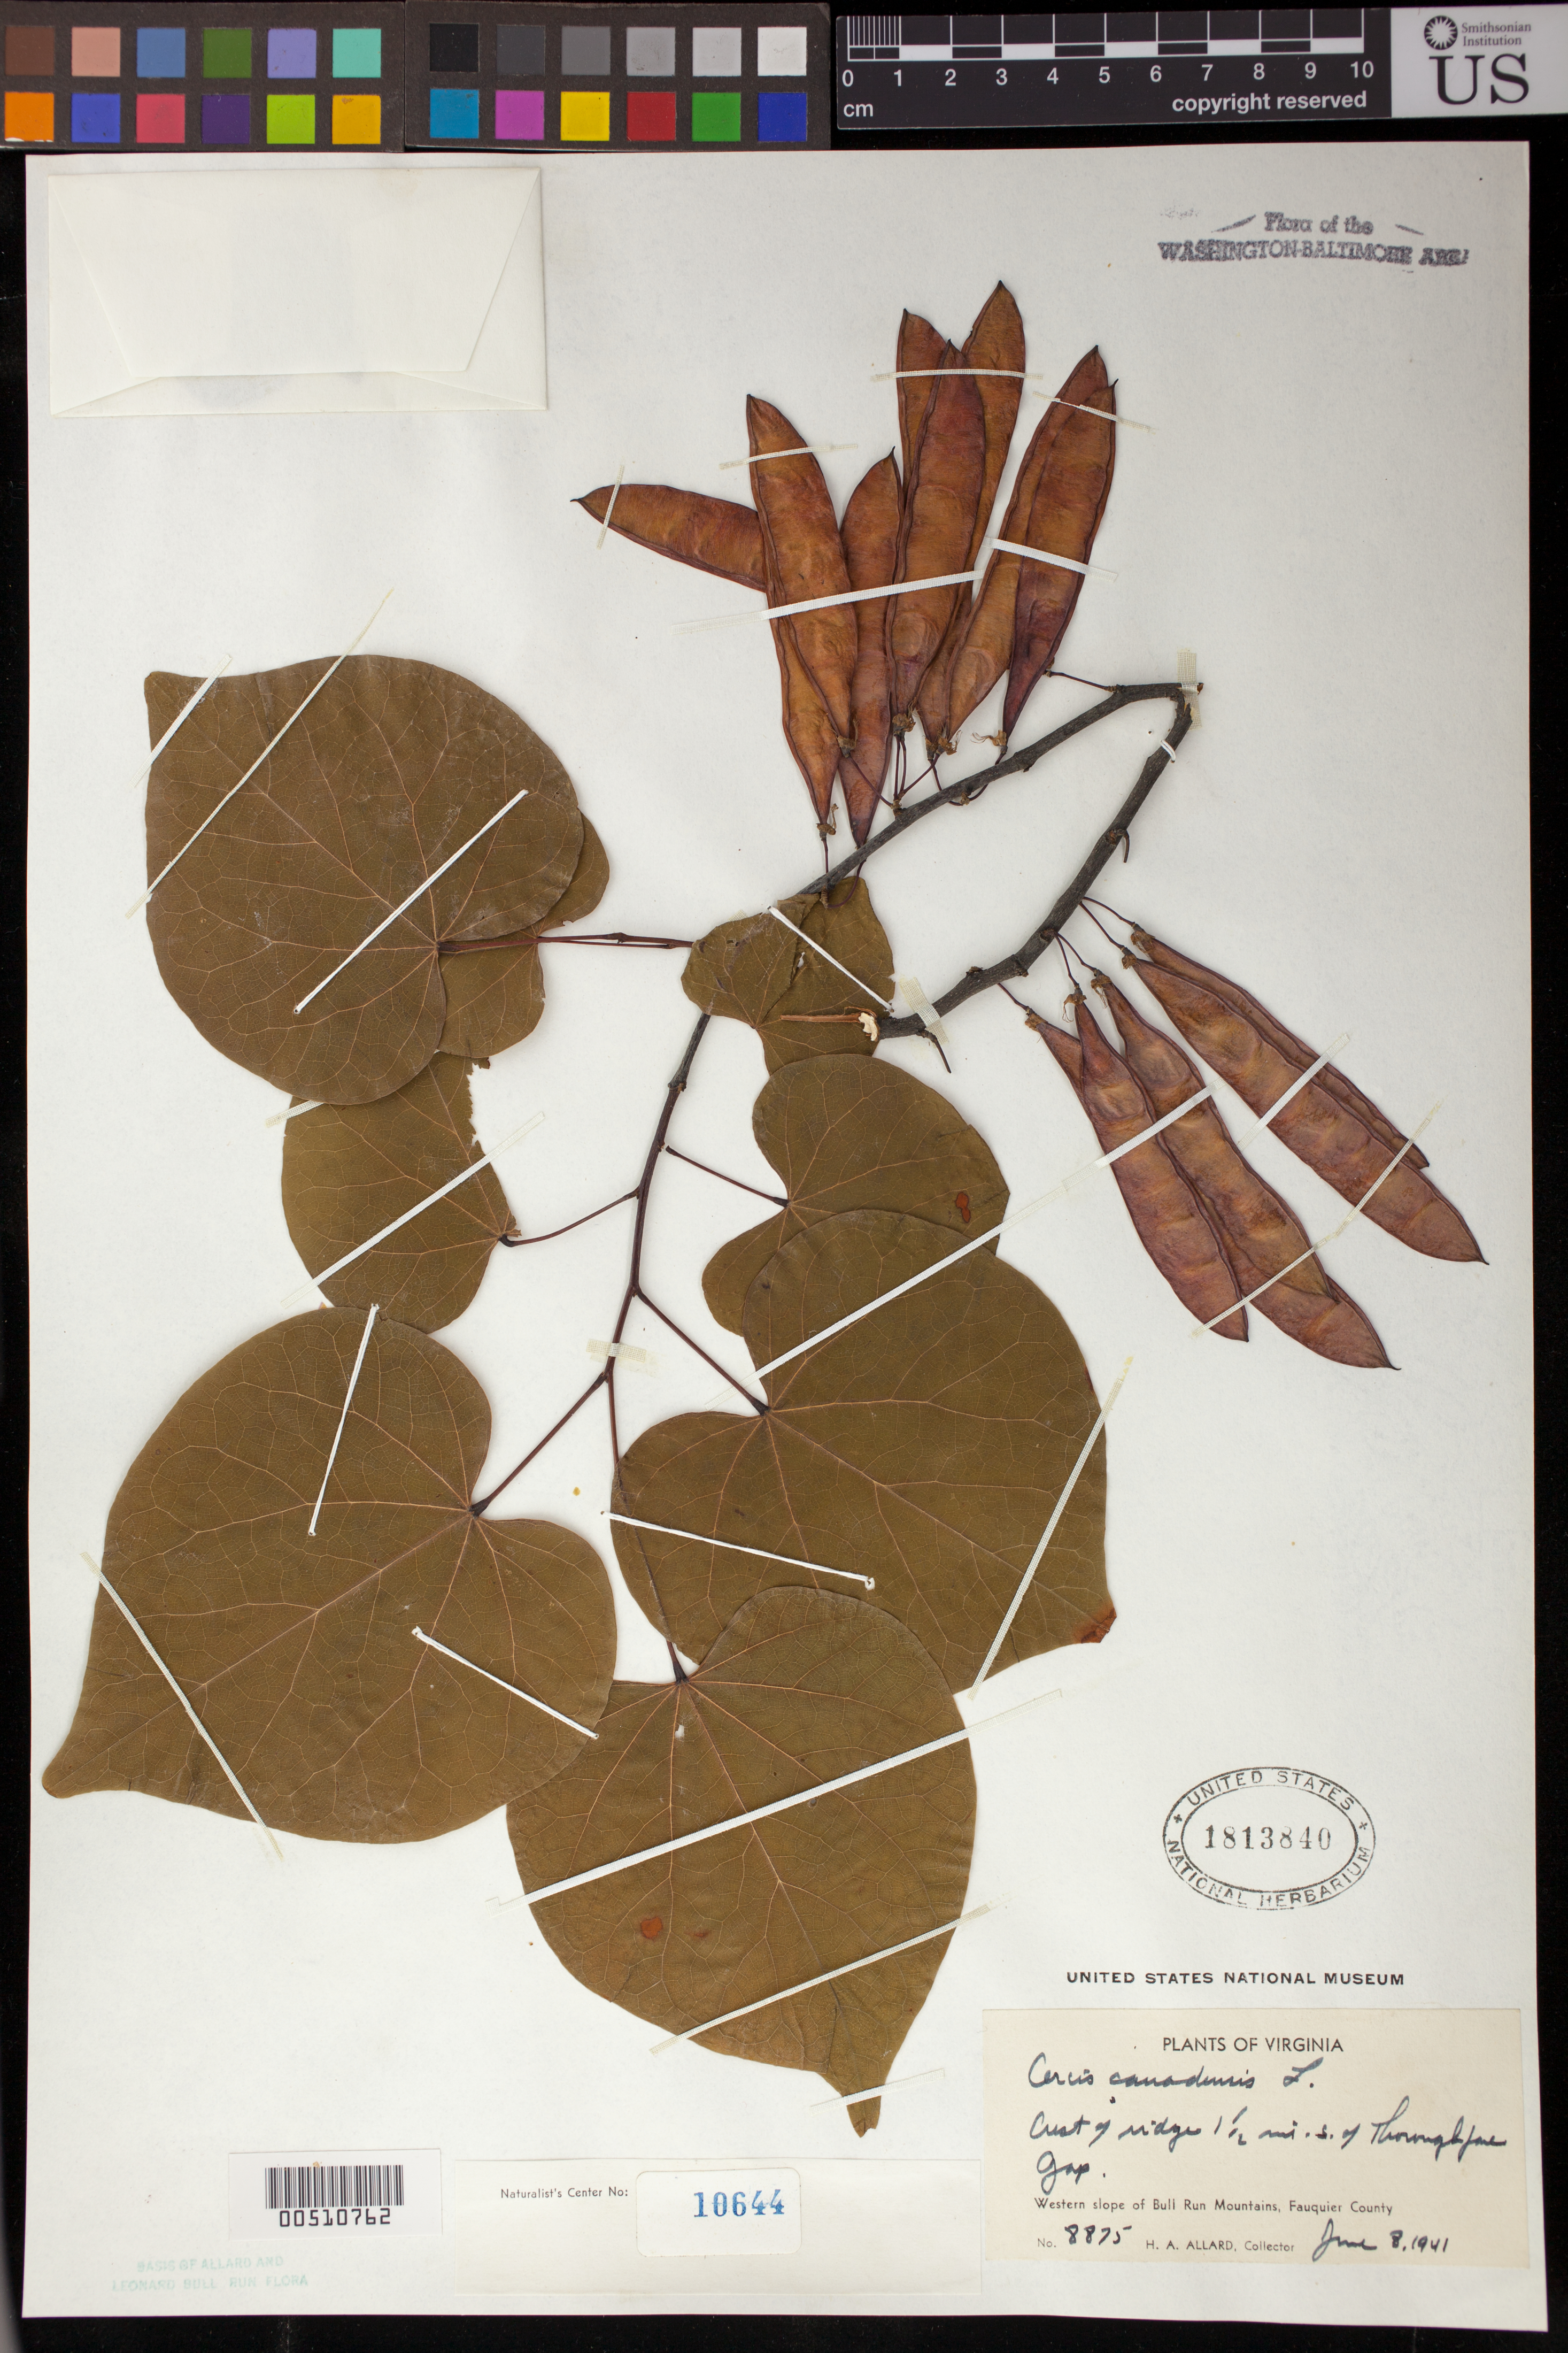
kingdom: Plantae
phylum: Tracheophyta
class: Magnoliopsida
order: Fabales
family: Fabaceae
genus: Cercis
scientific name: Cercis canadensis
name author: L.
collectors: H. A. Allard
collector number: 8875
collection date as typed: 08 Jun 1941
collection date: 1941-06-08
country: United States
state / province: Virginia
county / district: Fauquier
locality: S of Thorofare Gap, W slope of Bull Run Mts. Bull Run Mts.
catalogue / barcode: US 1813840